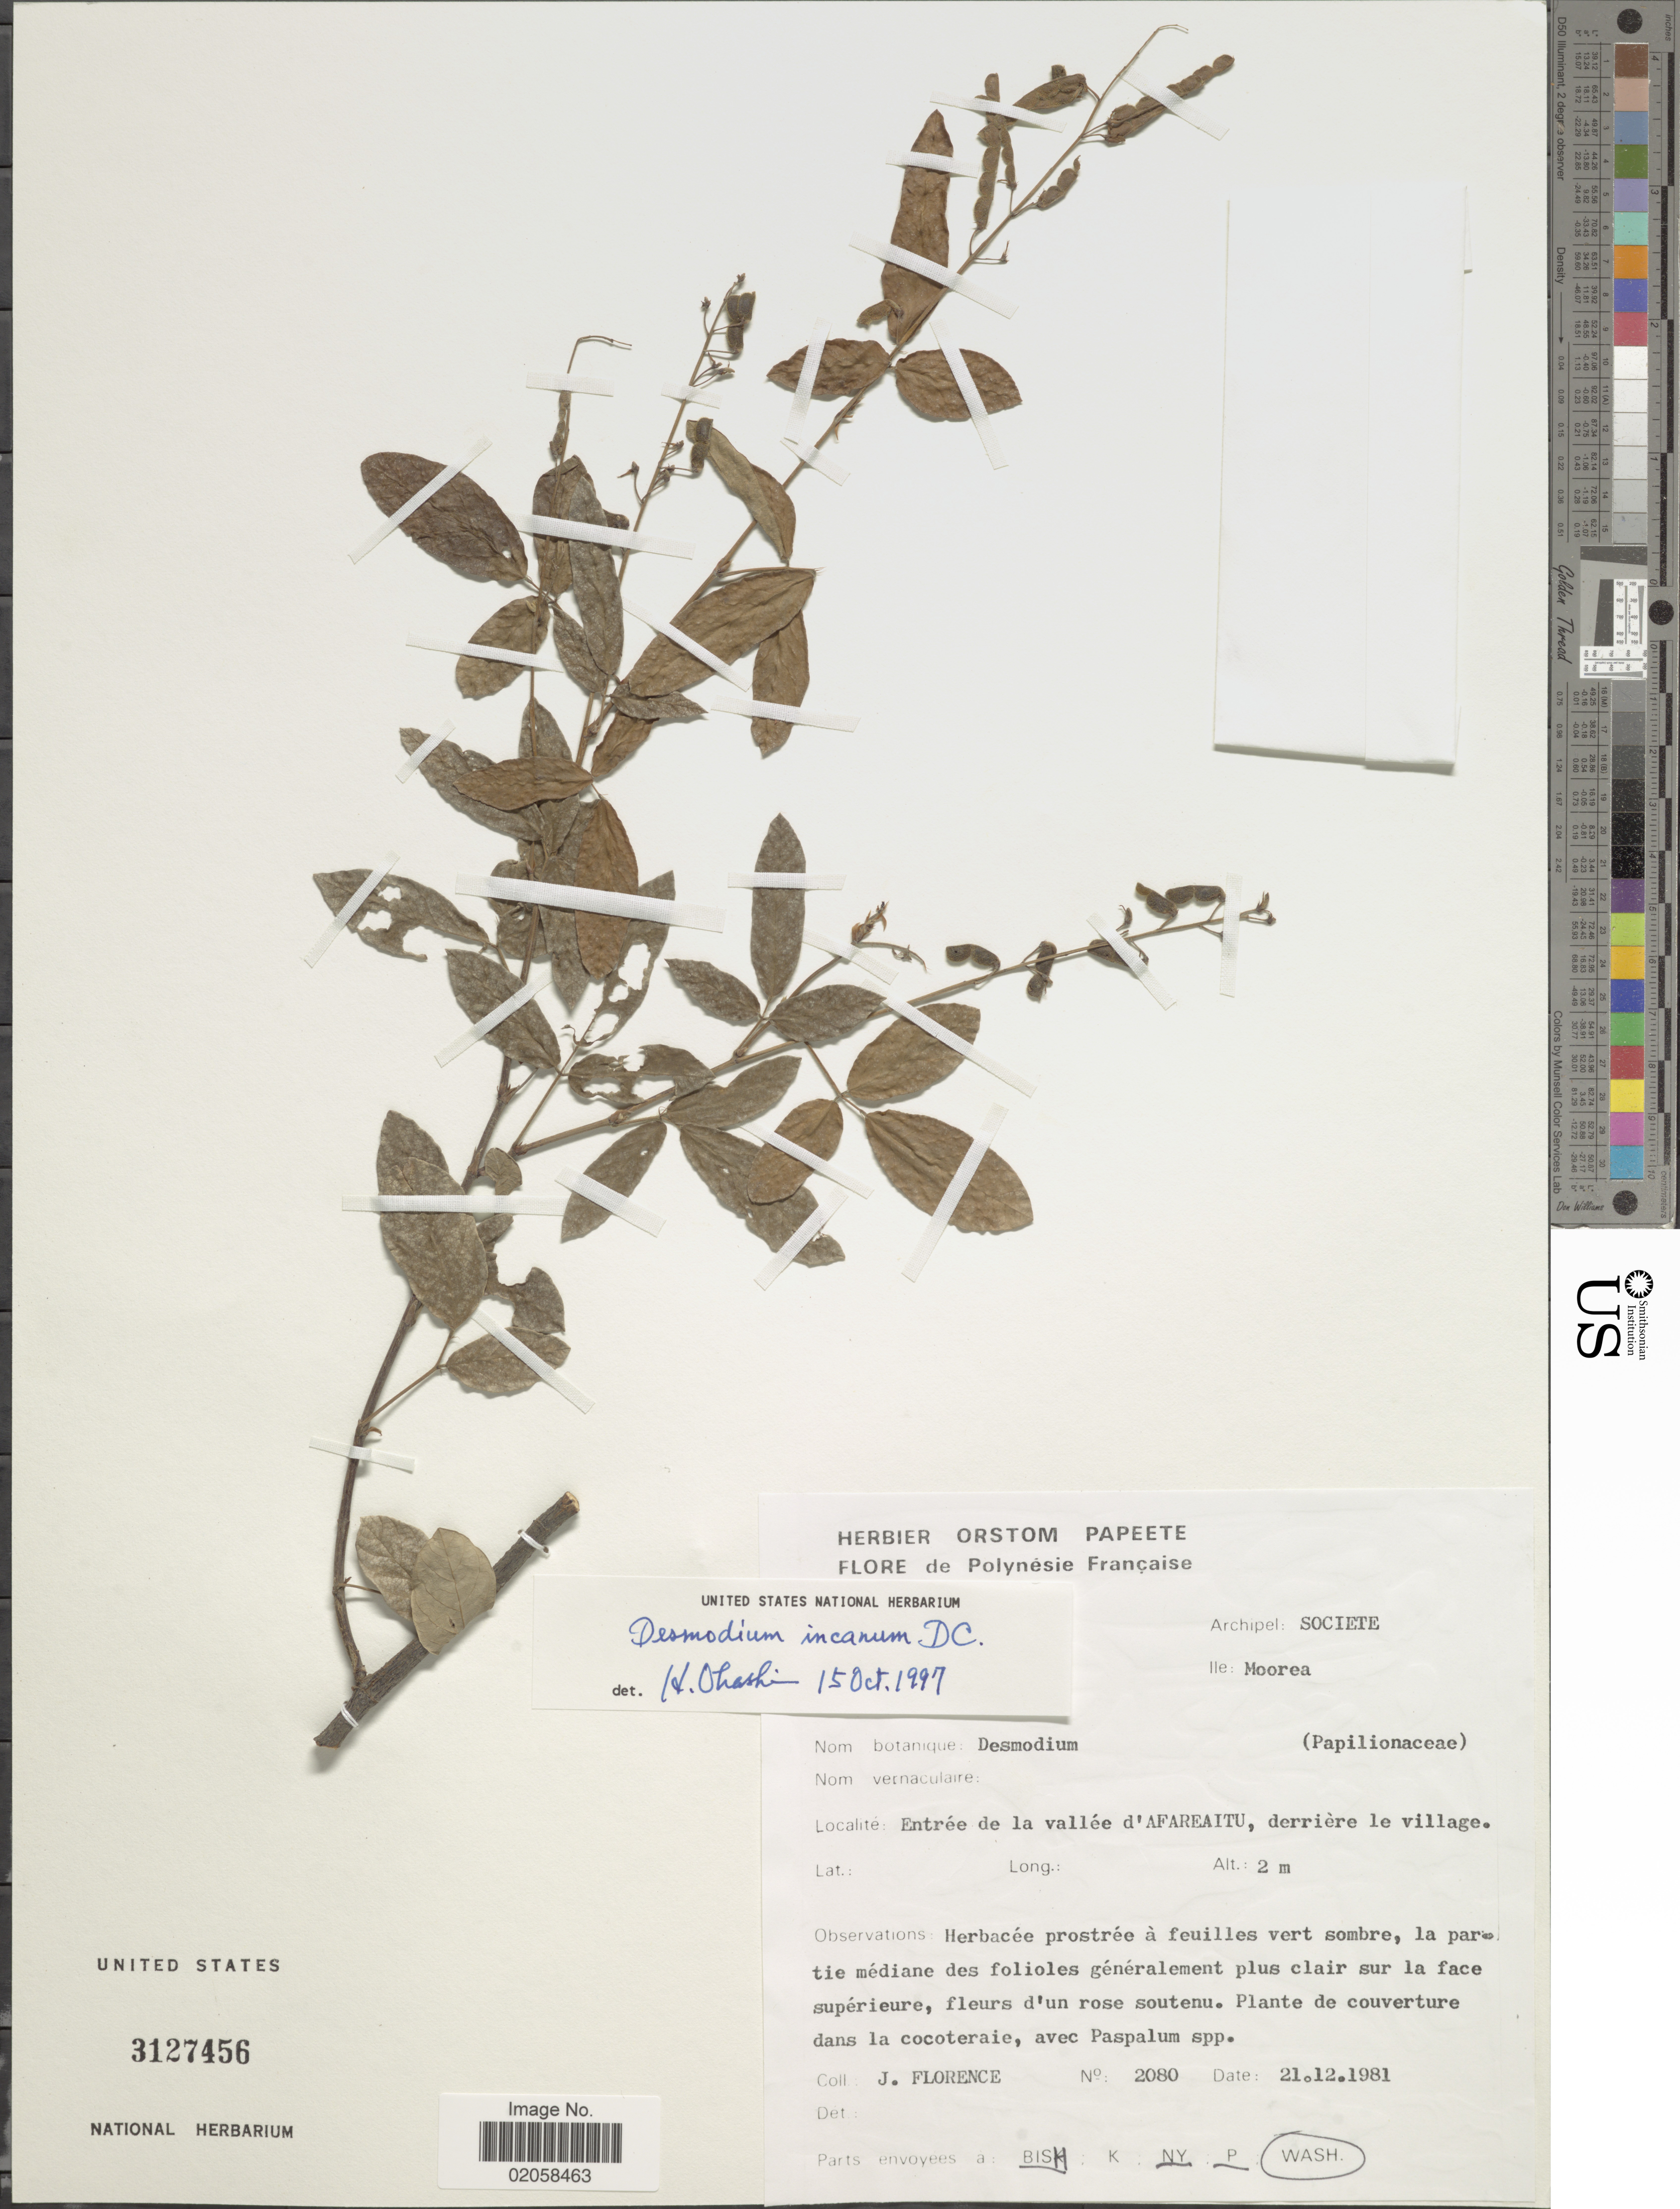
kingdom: Plantae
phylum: Tracheophyta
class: Magnoliopsida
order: Fabales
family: Fabaceae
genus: Desmodium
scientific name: Desmodium incanum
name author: (Sw.) DC.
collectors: J. Florence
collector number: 2080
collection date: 1981-12-21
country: French Polynesia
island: Moorea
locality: Archipel: Societe, Ile: Moorea, Entree de la vallee d'Afareaitu, derriere le village.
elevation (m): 2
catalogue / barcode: US 3127456